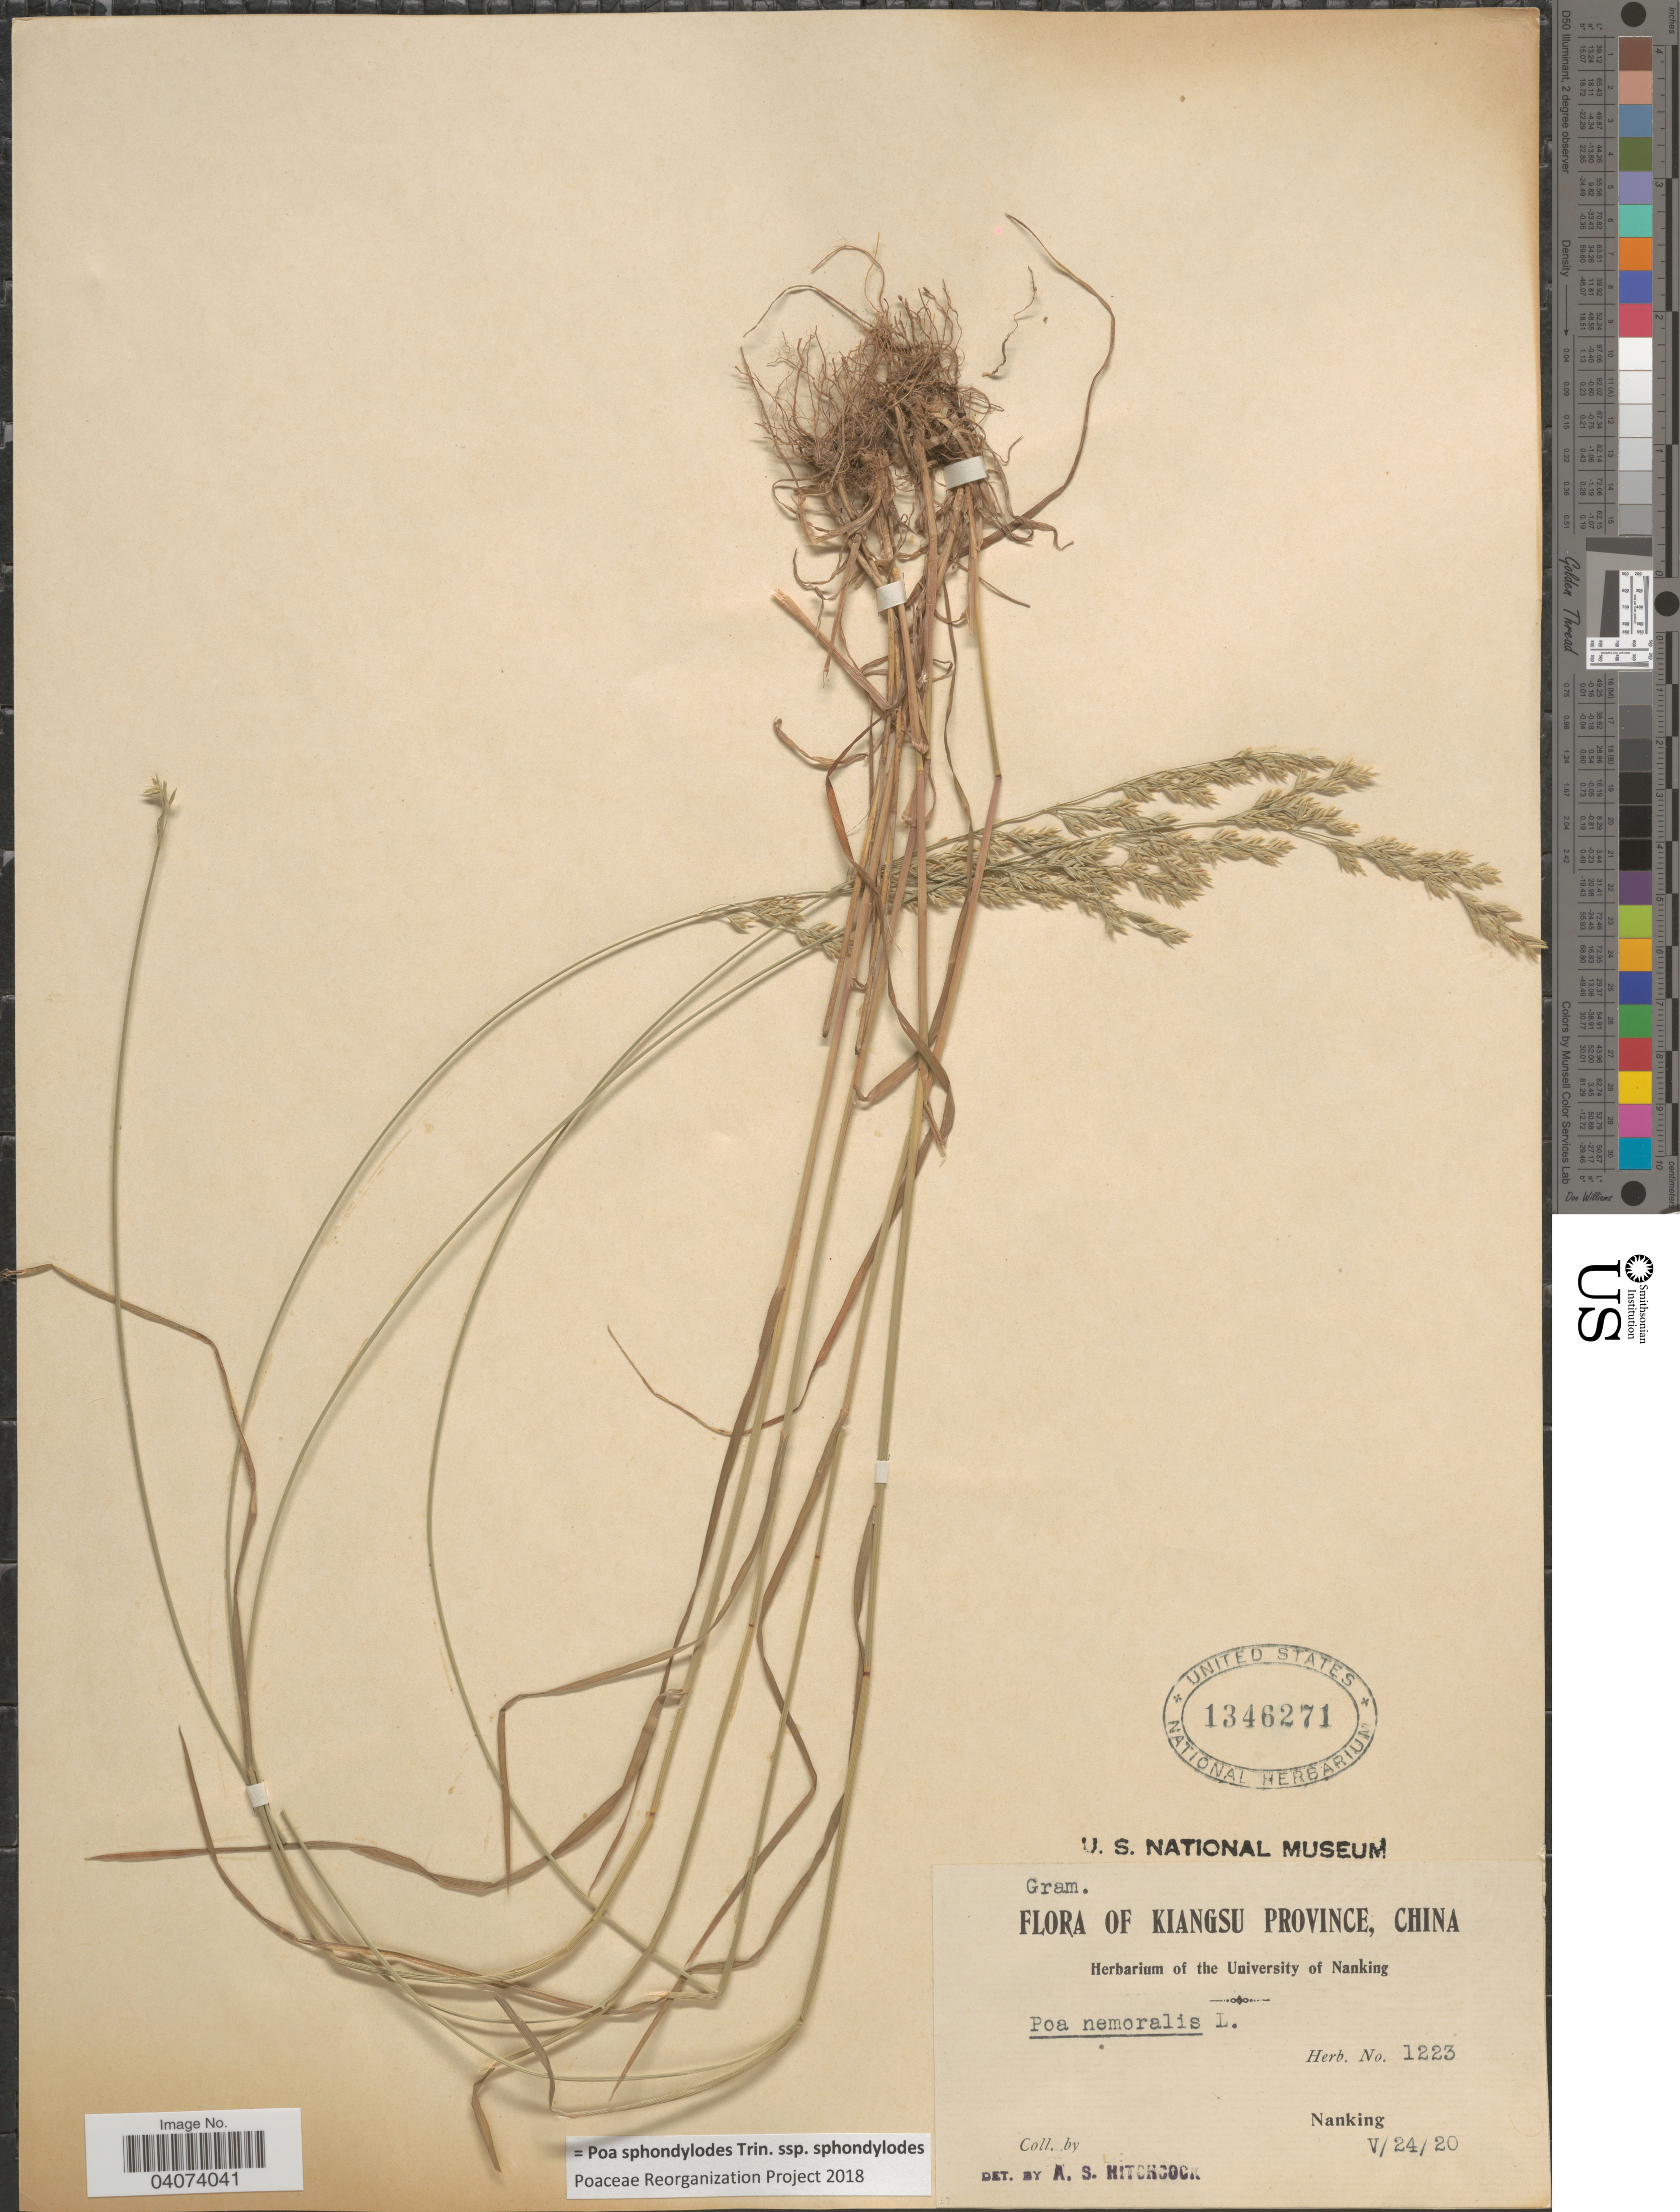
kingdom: Plantae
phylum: Tracheophyta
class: Liliopsida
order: Poales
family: Poaceae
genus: Poa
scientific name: Poa sphondylodes subsp. sphondylodes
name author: Trin.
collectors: ex herb. University of Nanking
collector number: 1223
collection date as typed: Transcribed d/m/y: 24/5/20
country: China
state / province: Jiangsu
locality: Kiangsu Province. Nanking.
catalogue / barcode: US 1346271